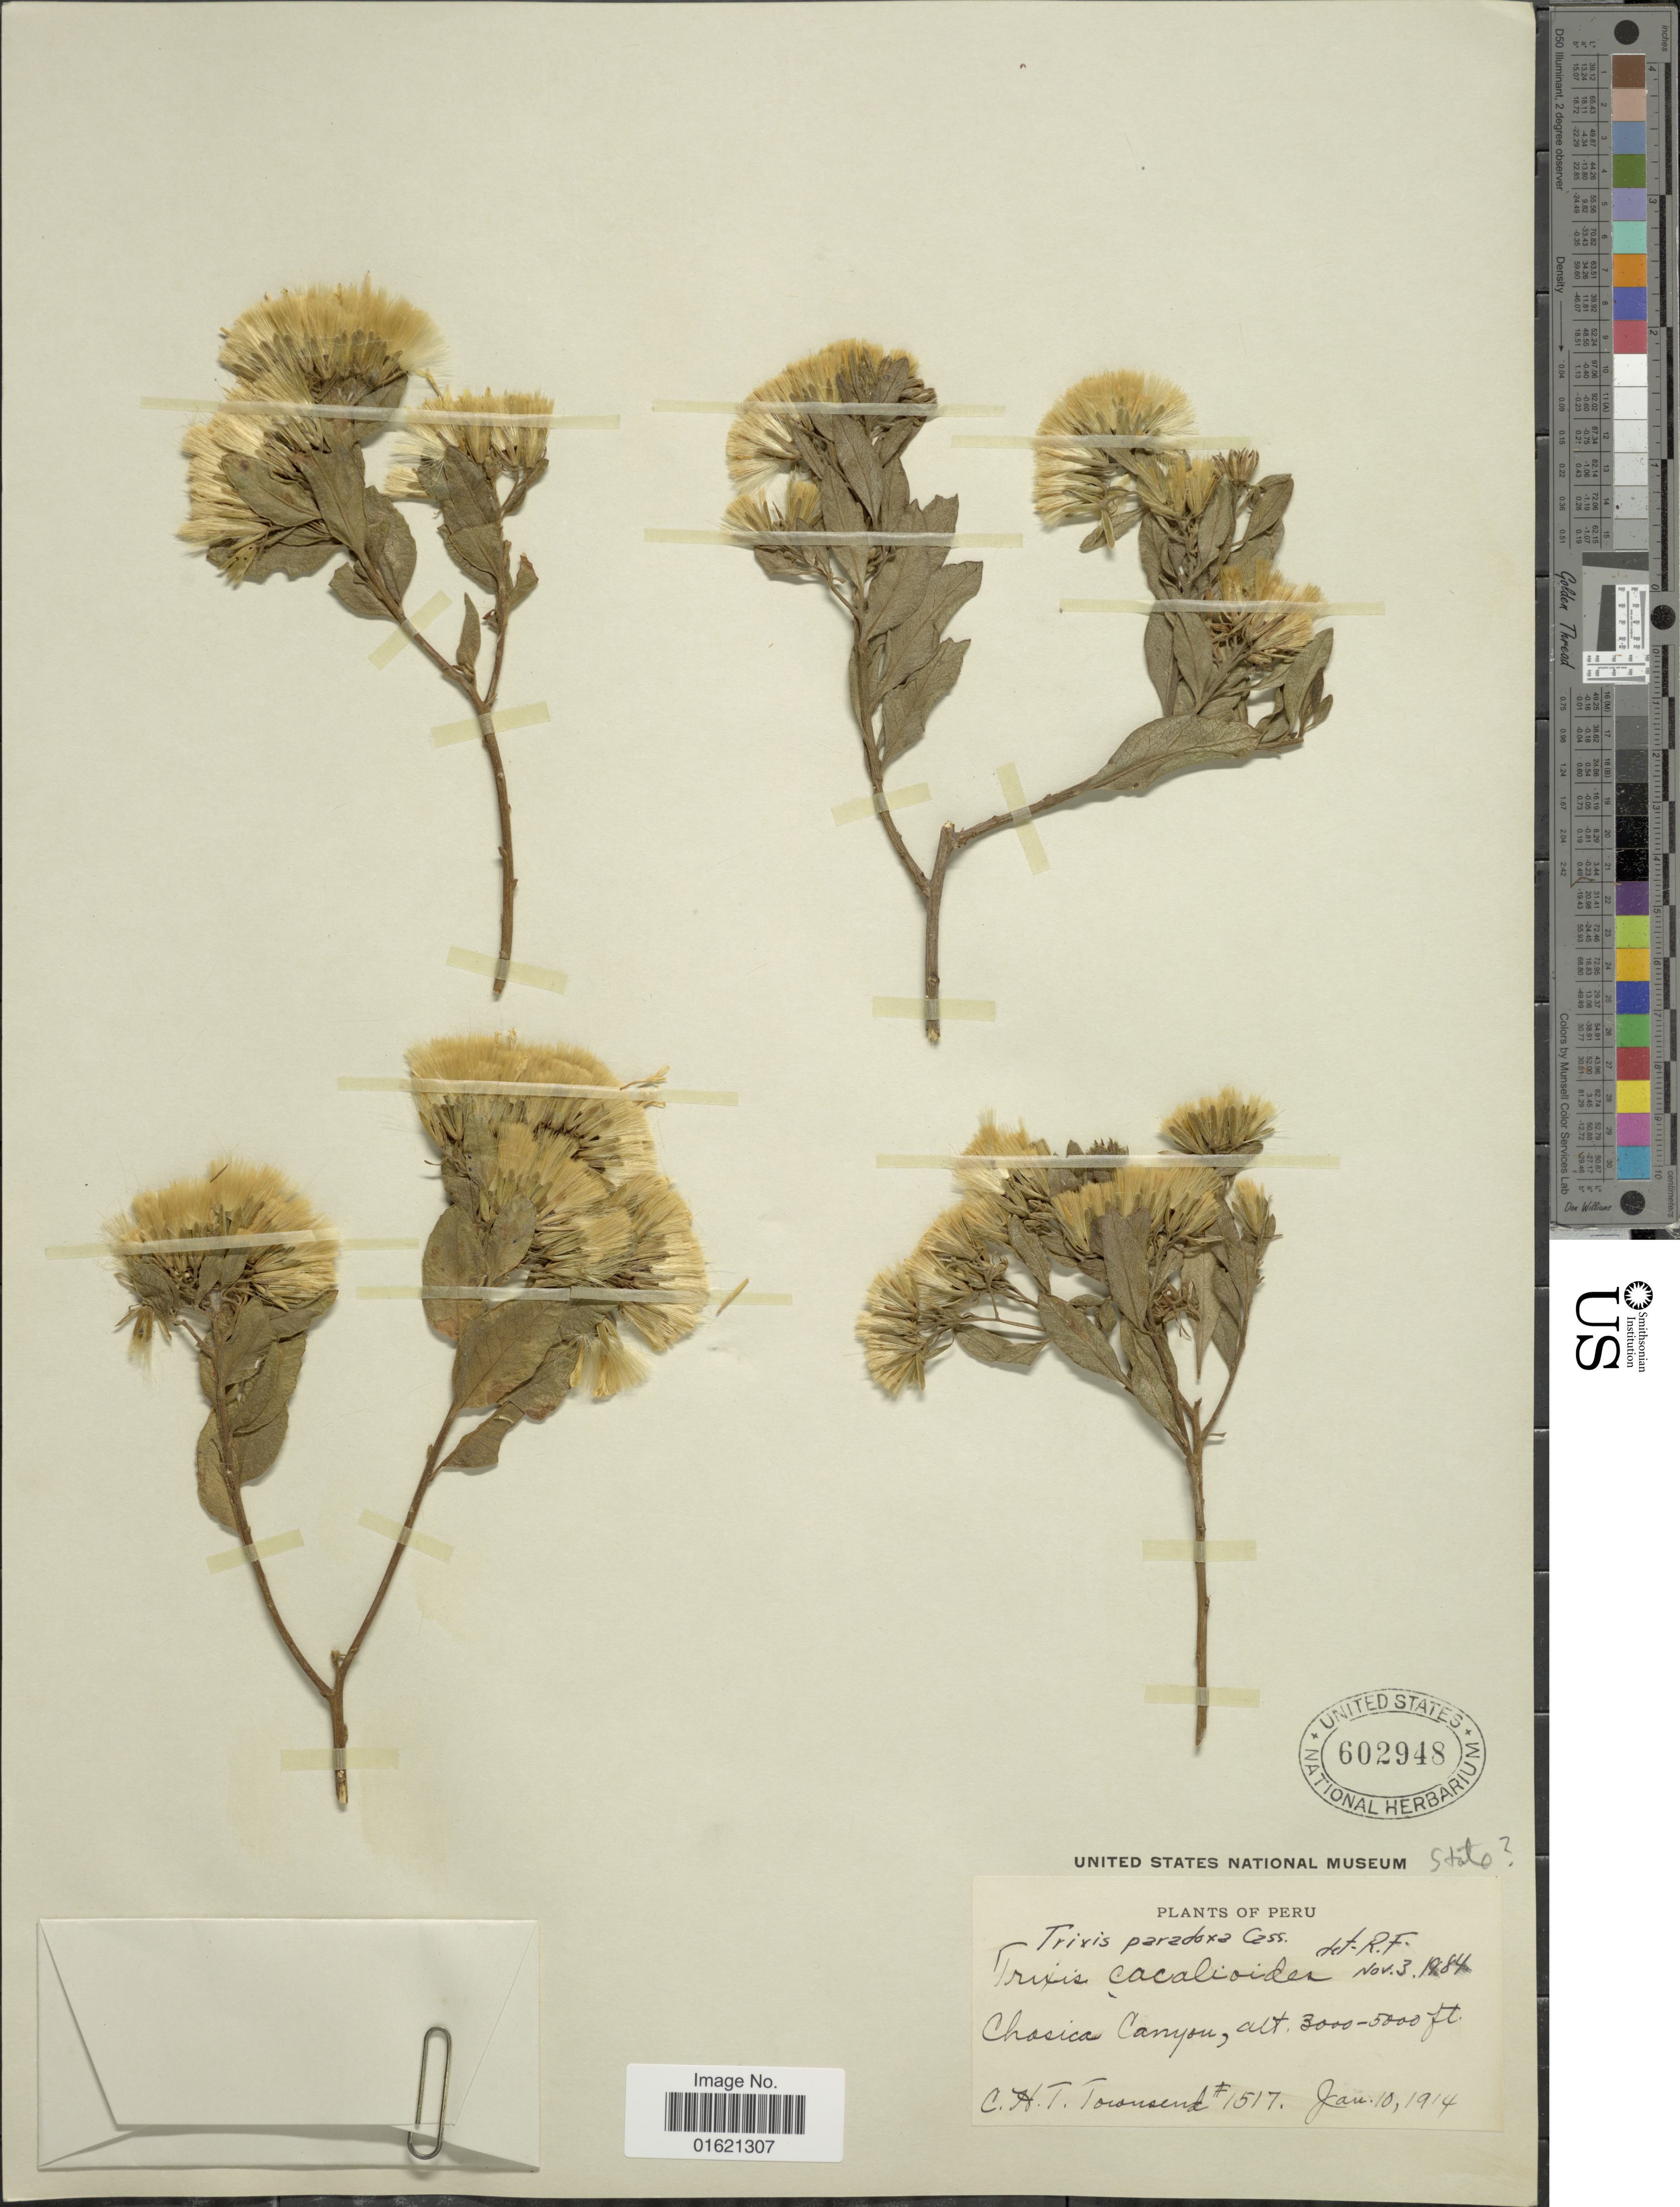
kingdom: Plantae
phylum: Tracheophyta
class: Magnoliopsida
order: Asterales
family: Asteraceae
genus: Trixis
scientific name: Trixis cacalioides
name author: (Kunth) D. Don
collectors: C. H. T. Townsend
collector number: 1517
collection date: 1914-01-10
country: Peru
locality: Chasica Canyon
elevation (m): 914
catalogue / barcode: US 602948